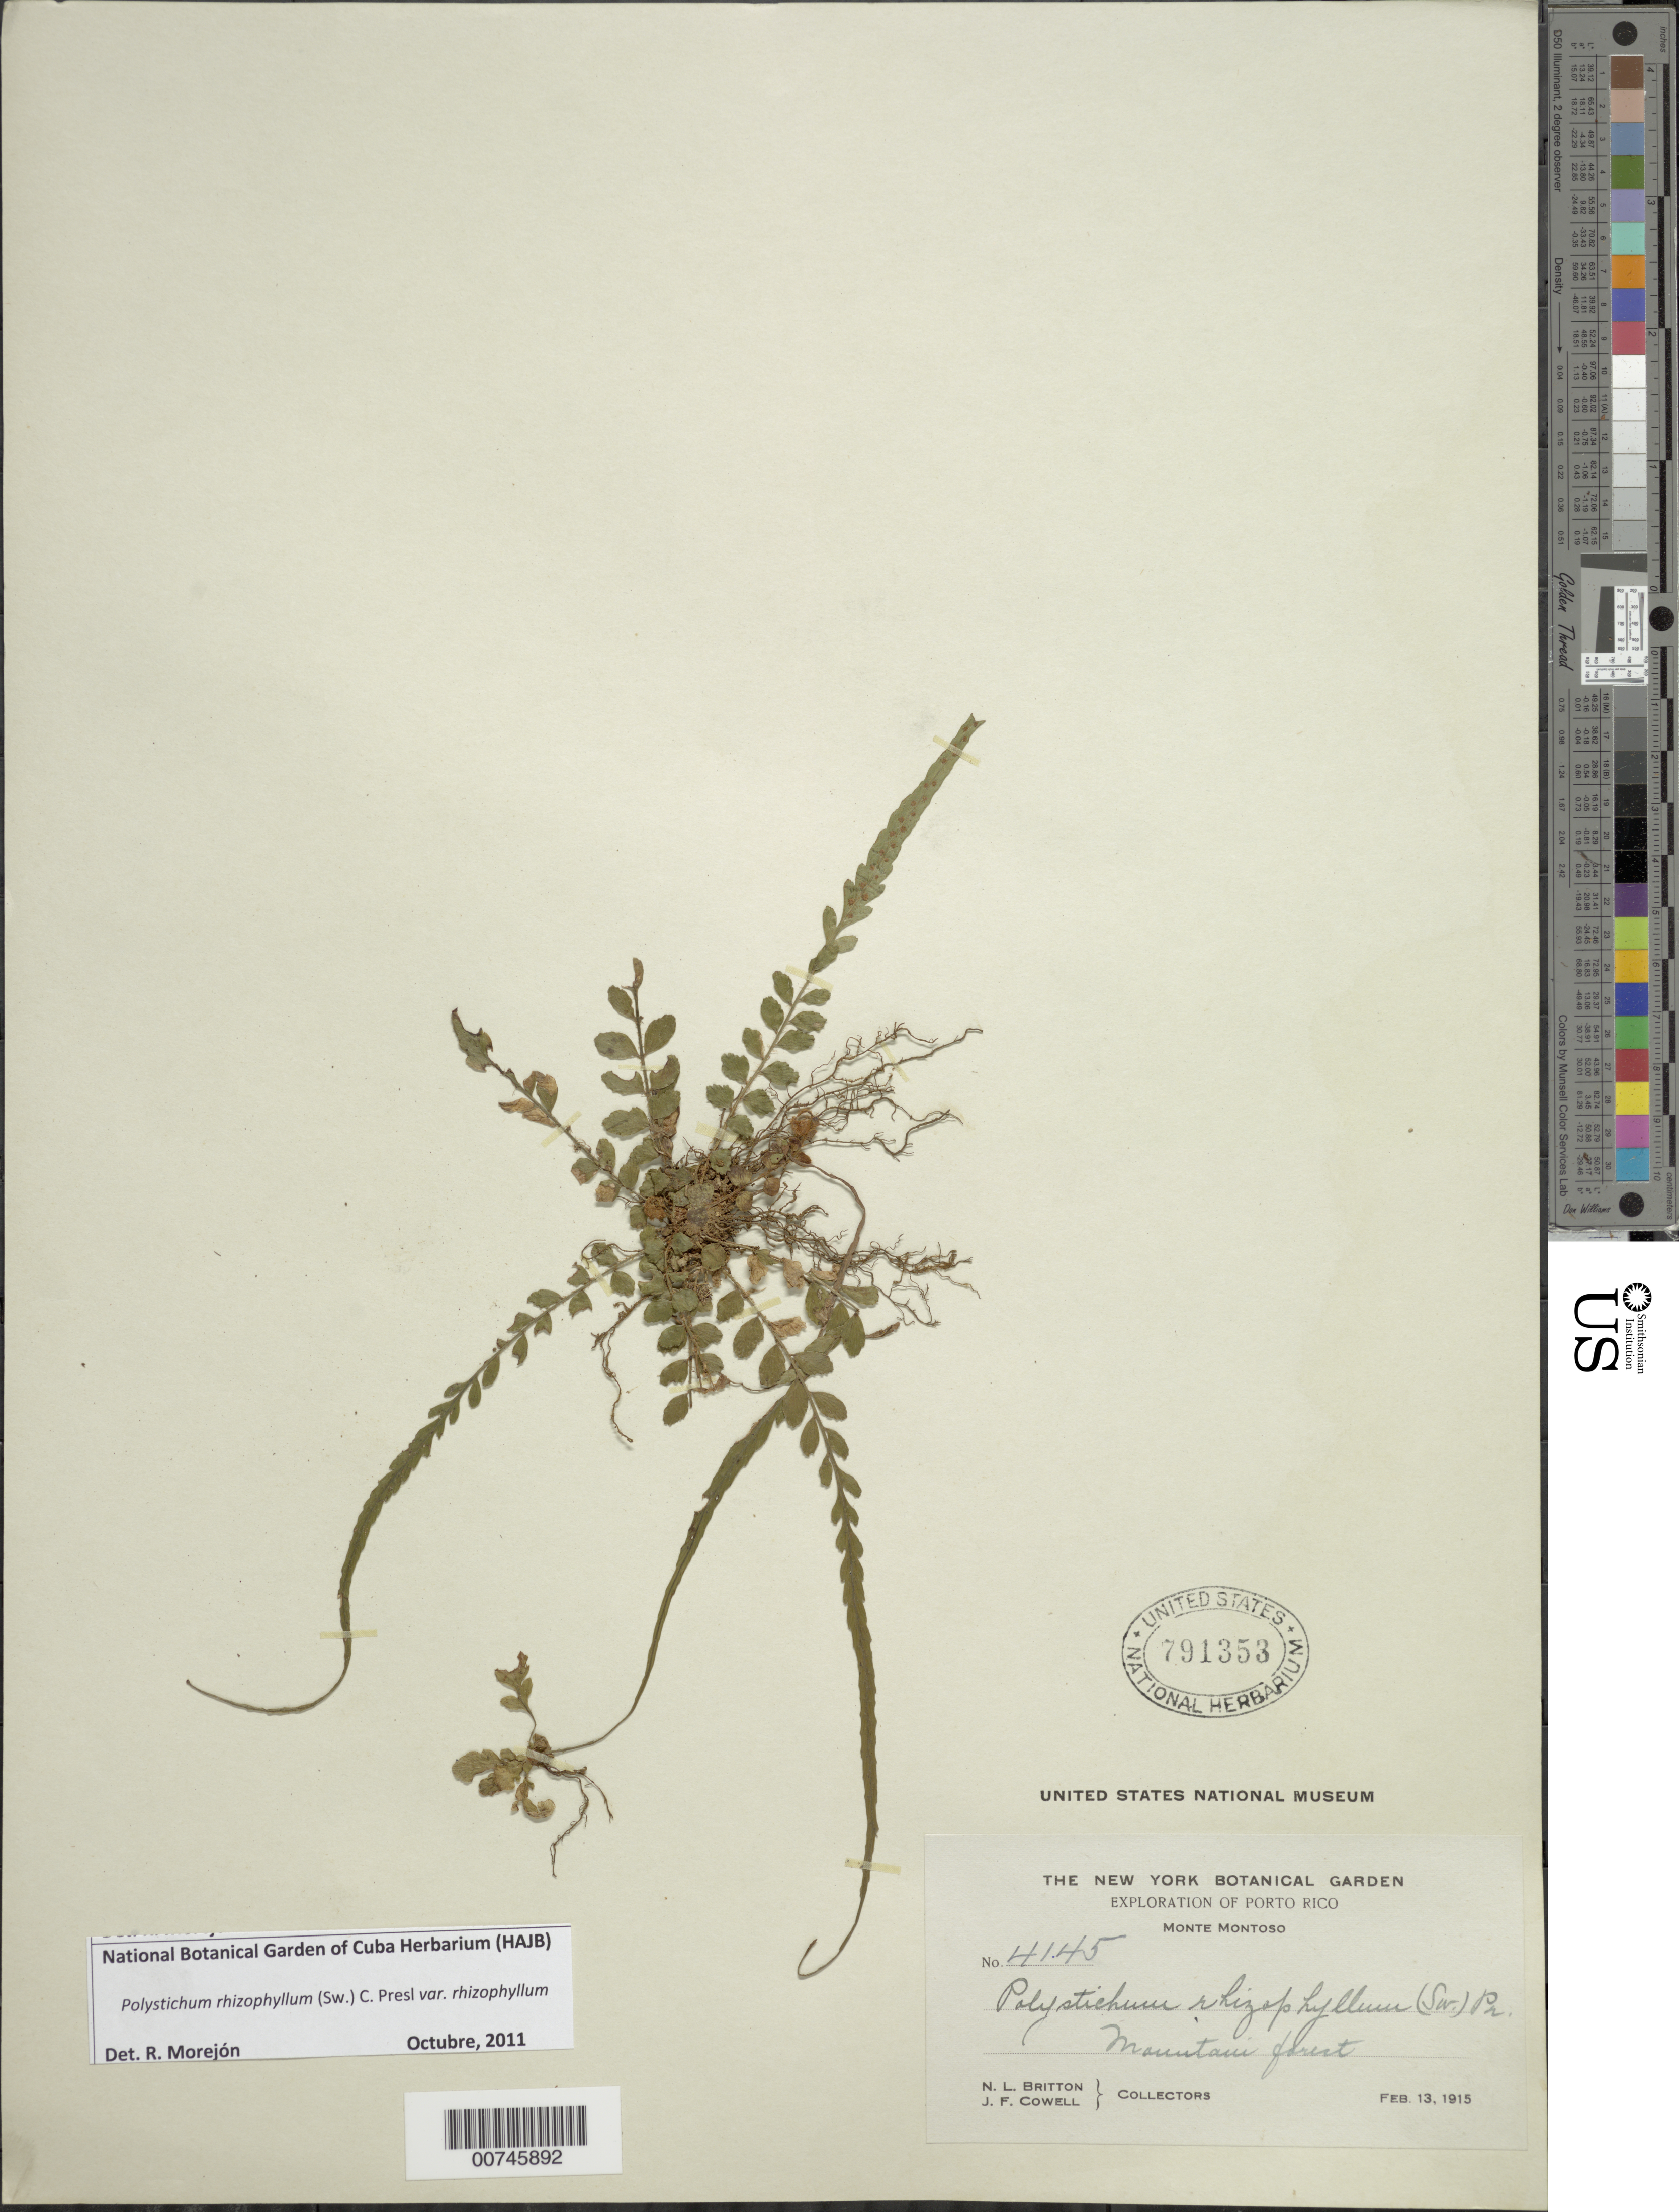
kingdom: Plantae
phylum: Tracheophyta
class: Polypodiopsida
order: Polypodiales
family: Dryopteridaceae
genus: Polystichum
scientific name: Polystichum rhizophyllum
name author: (Sw.) C. Presl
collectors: N. Britton & J. F. Cowell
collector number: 4145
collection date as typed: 13 Feb 1915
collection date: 1915-02-13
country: Puerto Rico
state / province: Maricao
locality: Monte Montoso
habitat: Mountain forest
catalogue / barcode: US 791353